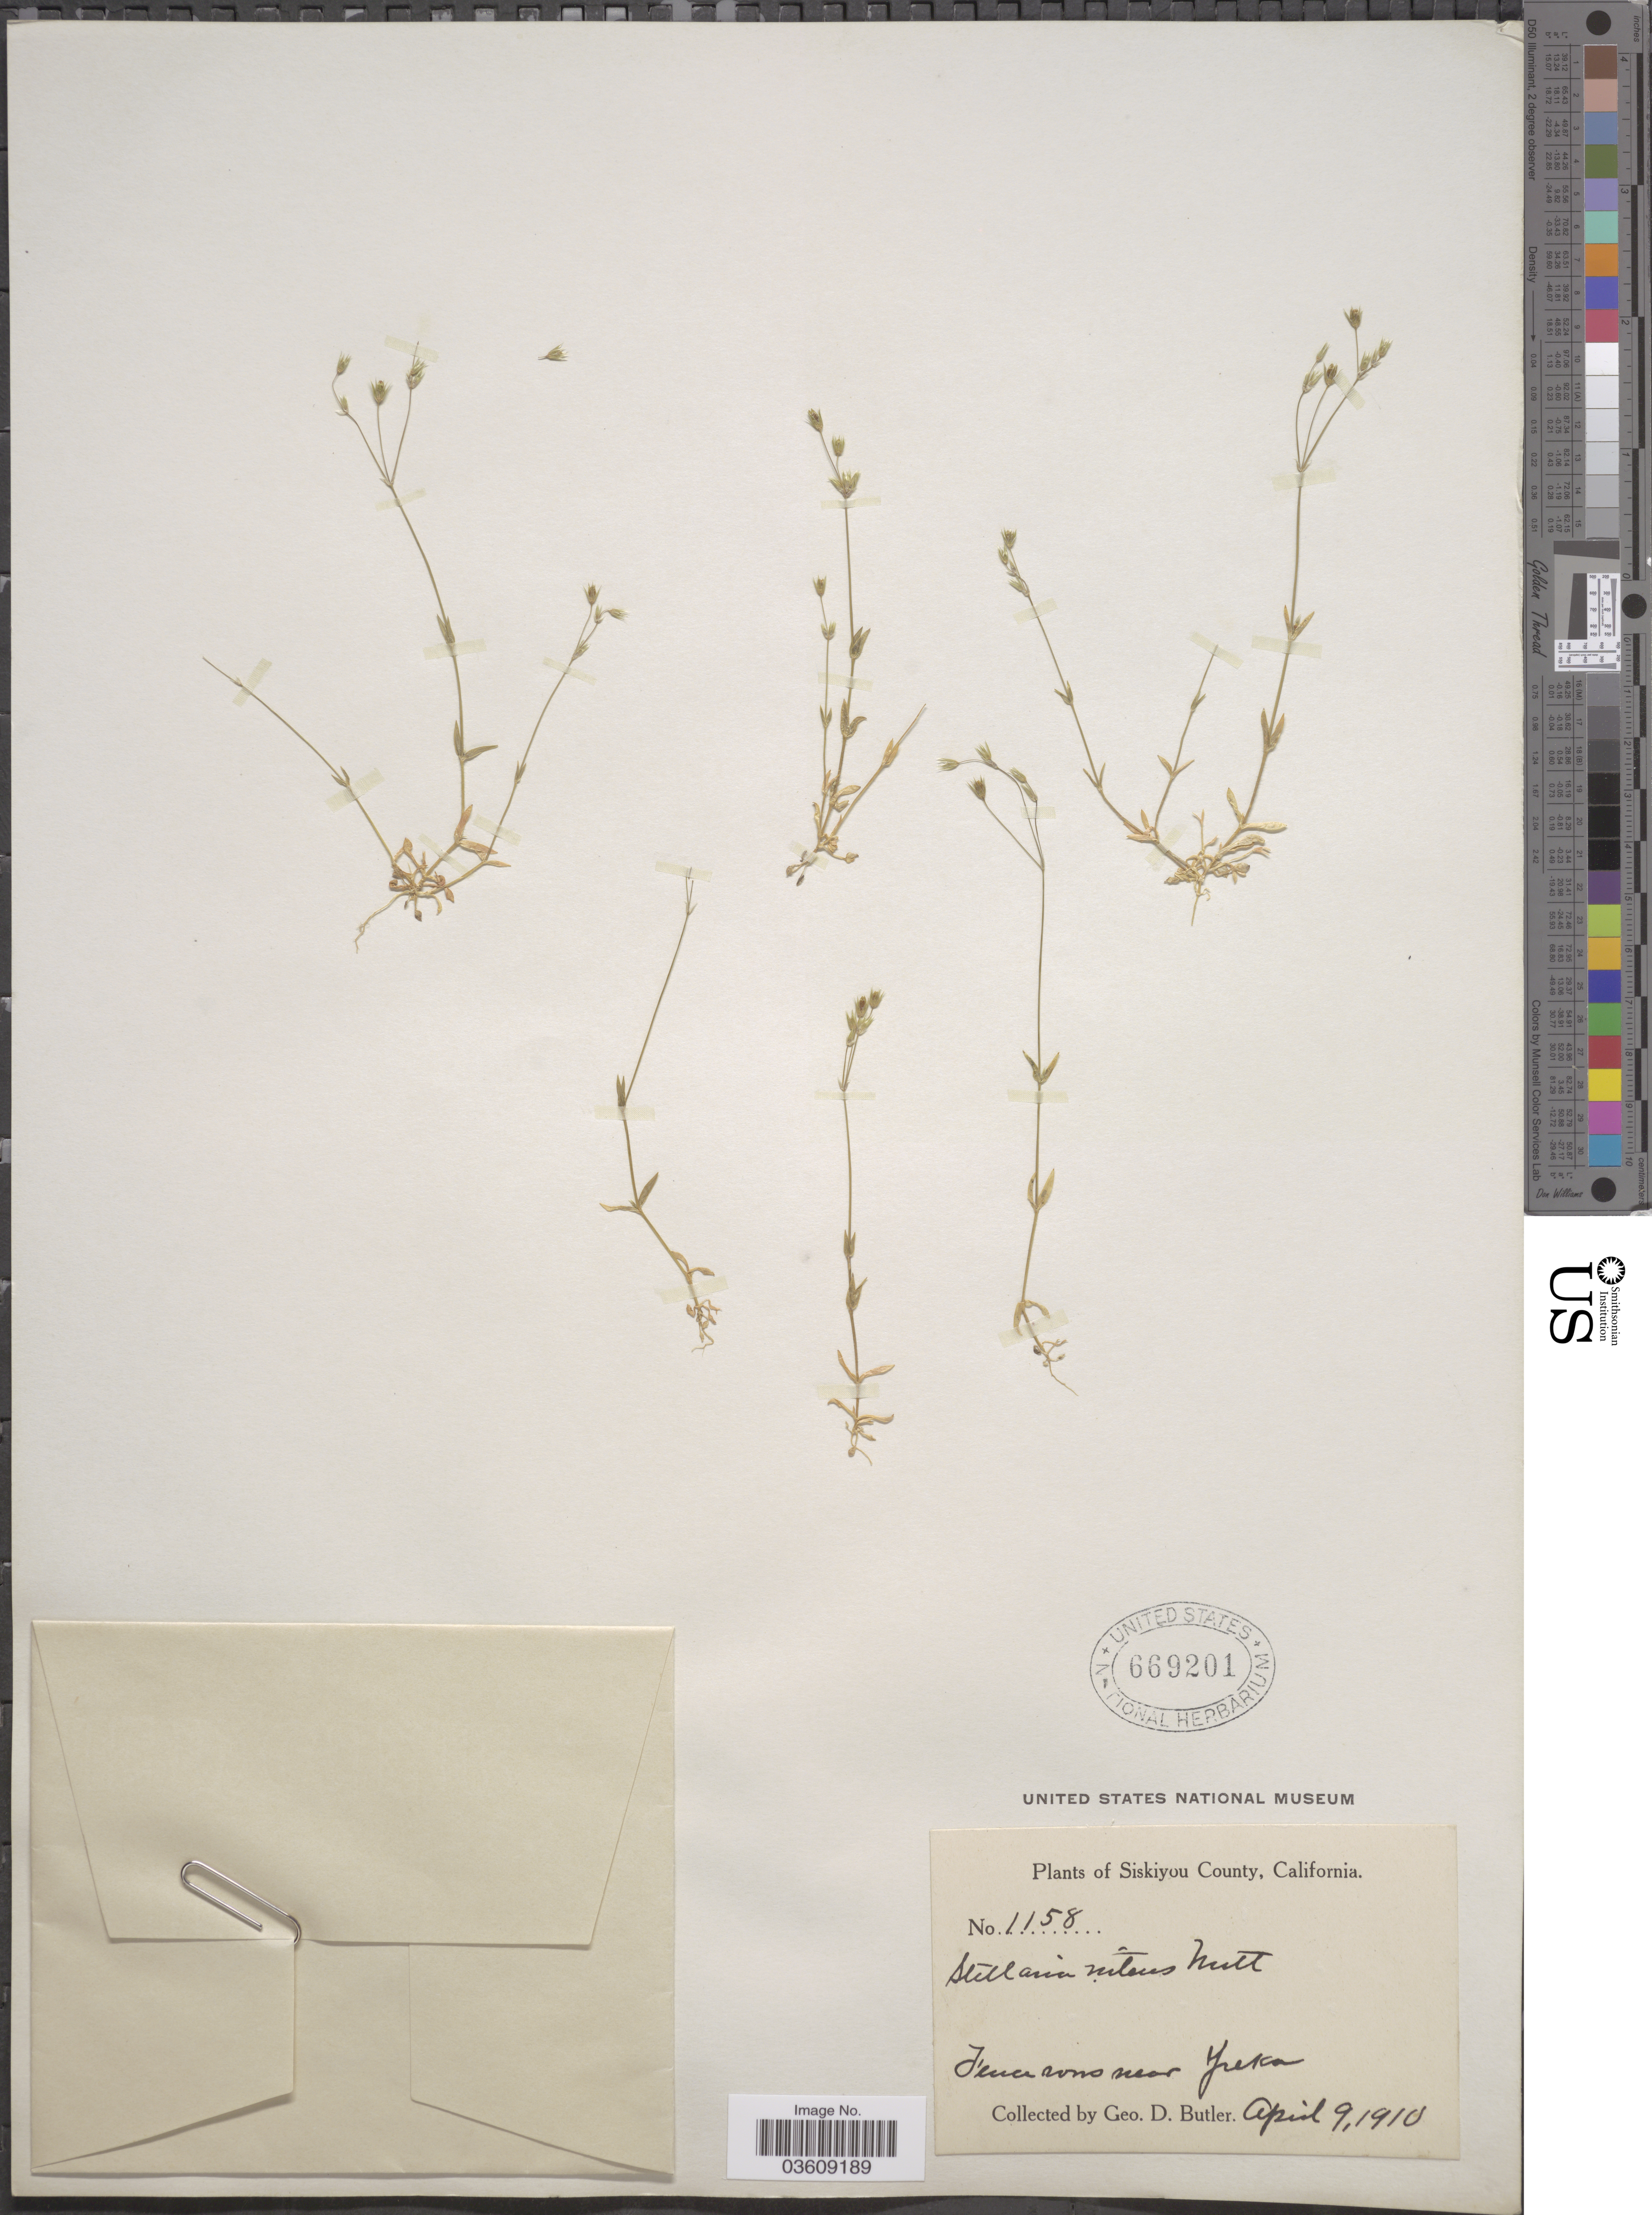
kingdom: Plantae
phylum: Tracheophyta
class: Magnoliopsida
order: Caryophyllales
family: Caryophyllaceae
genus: Stellaria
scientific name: Stellaria nitens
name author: Nutt.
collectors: G. D. Butler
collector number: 1158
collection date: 1910-04-09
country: United States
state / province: California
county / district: Siskiyou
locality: Siskiyou County. Environs near Yreka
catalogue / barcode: US 669201